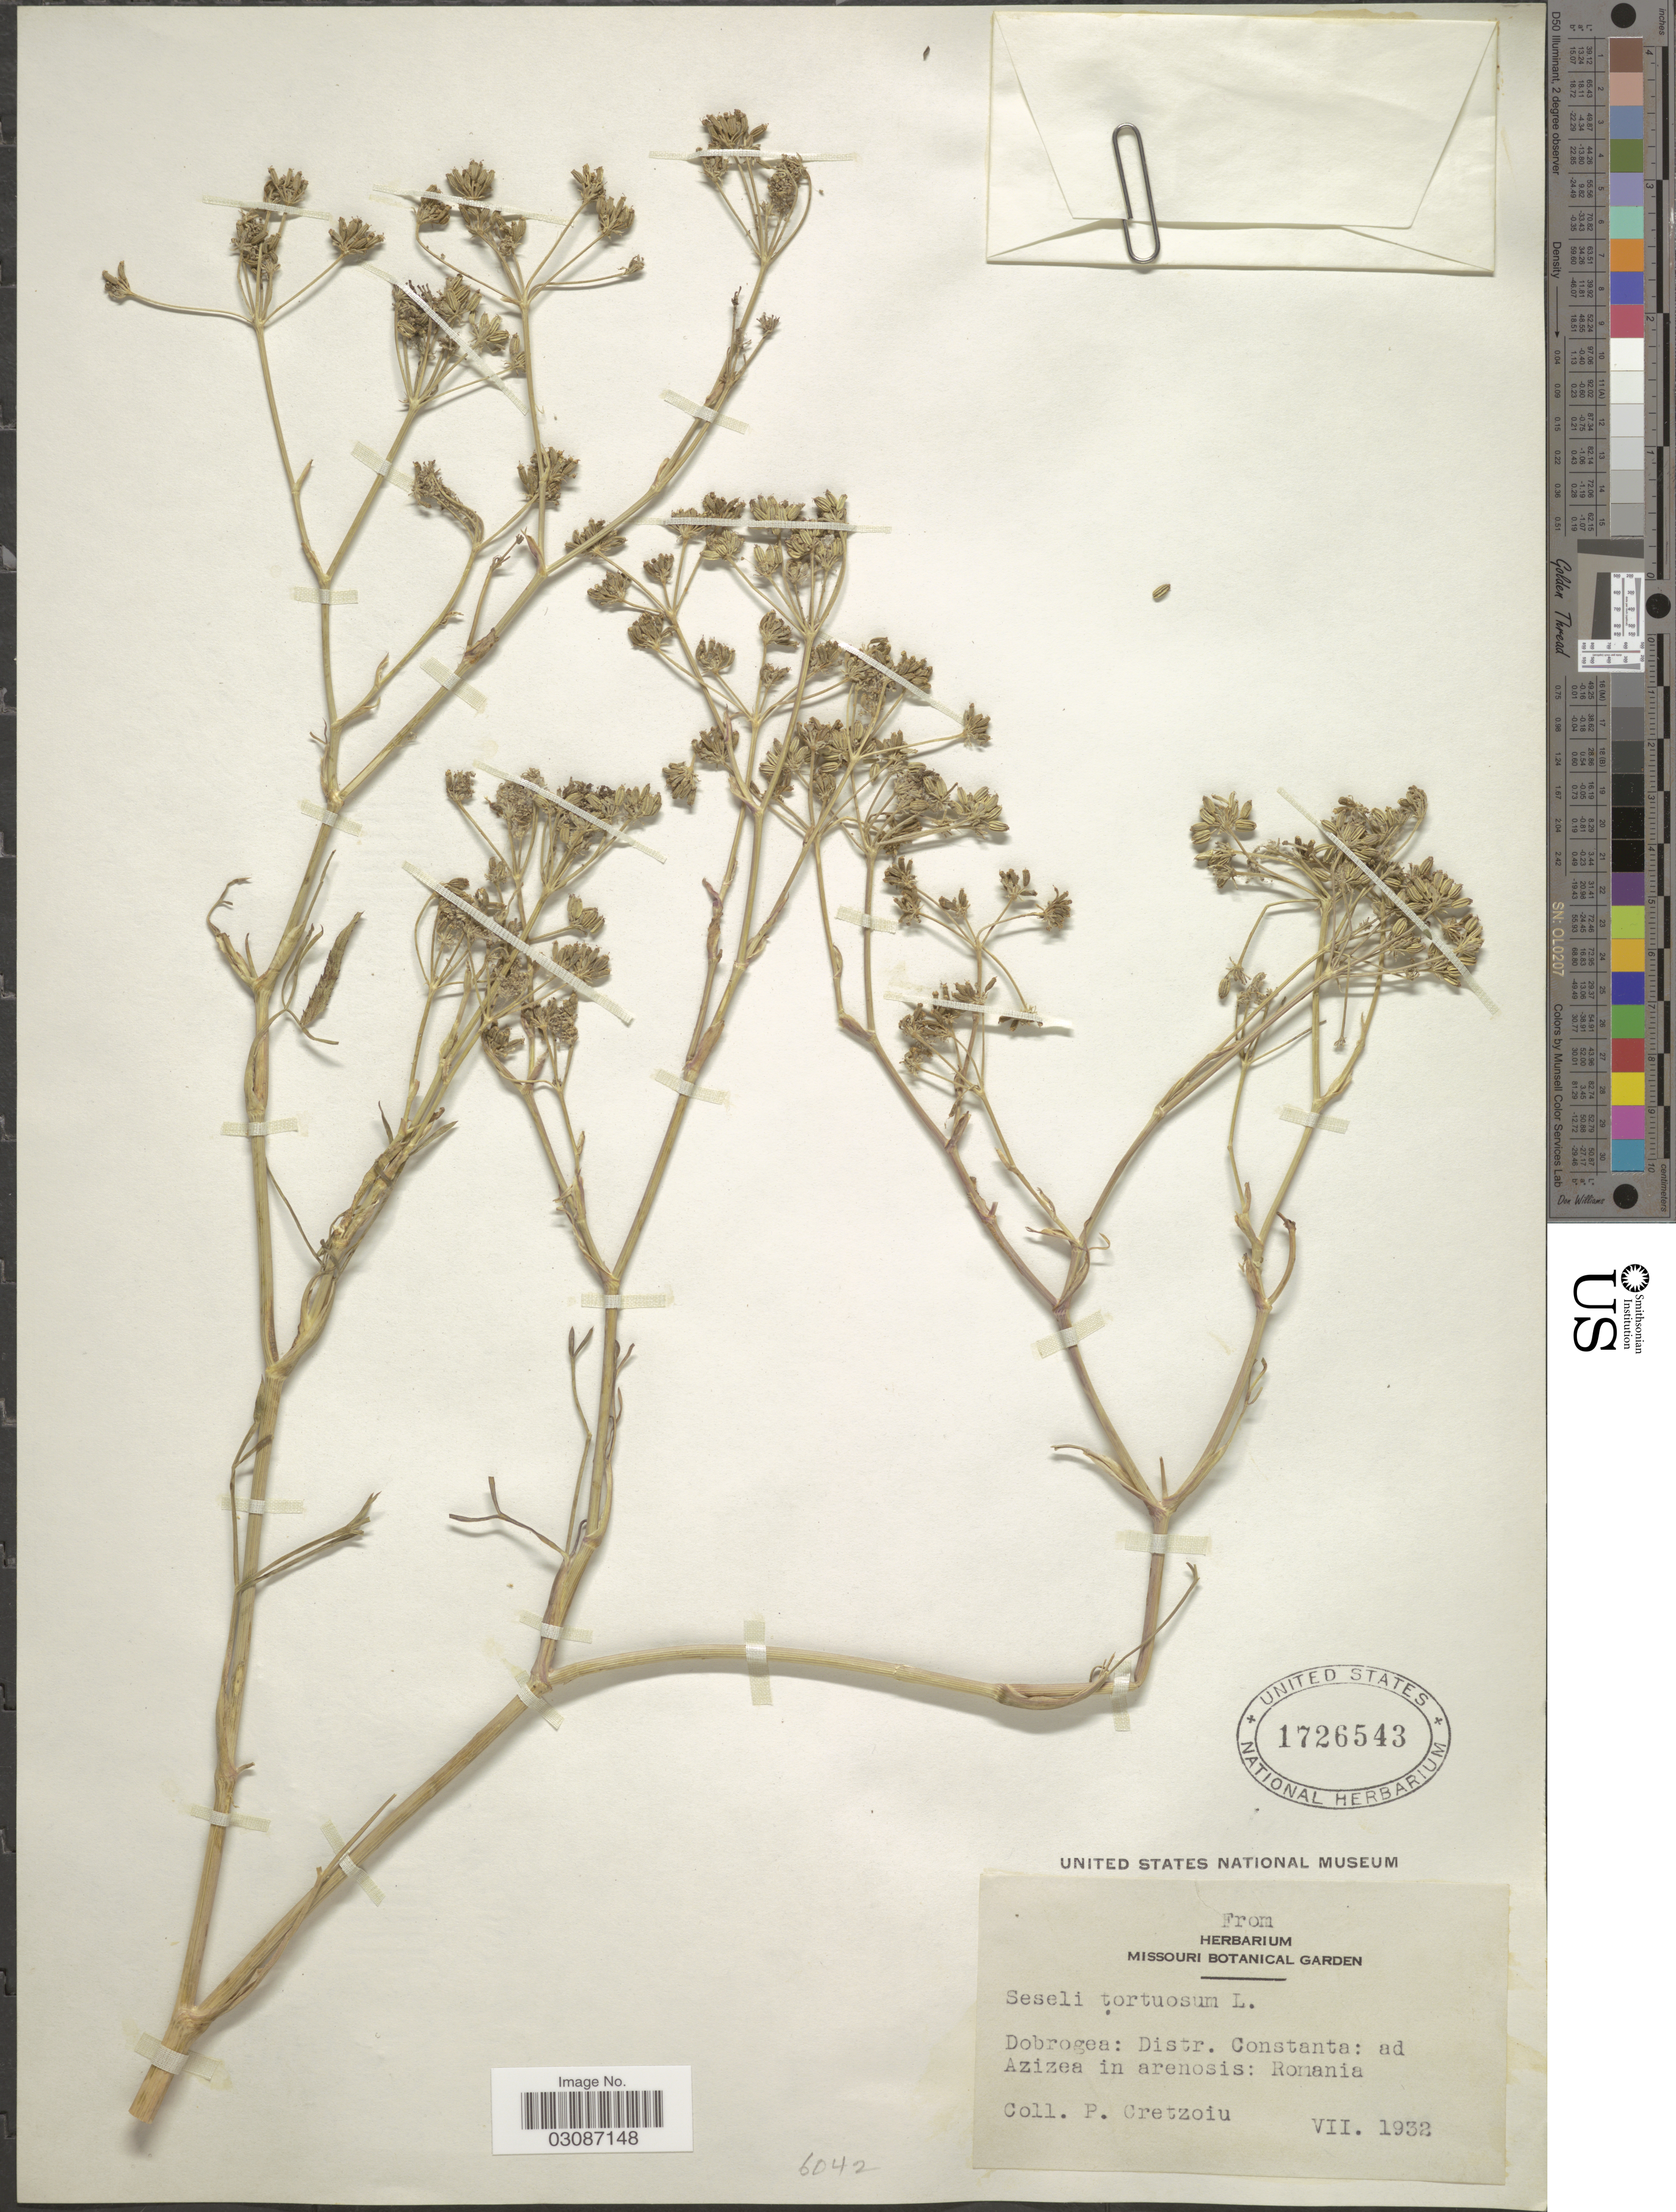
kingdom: Plantae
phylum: Tracheophyta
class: Magnoliopsida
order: Apiales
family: Apiaceae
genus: Seseli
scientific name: Seseli tortuosum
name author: L.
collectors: P. Cretzoiu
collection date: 1932-07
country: Romania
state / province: Constanta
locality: Dobrogea: ad Azizea in arenosis: Romania.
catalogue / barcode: US 1726543